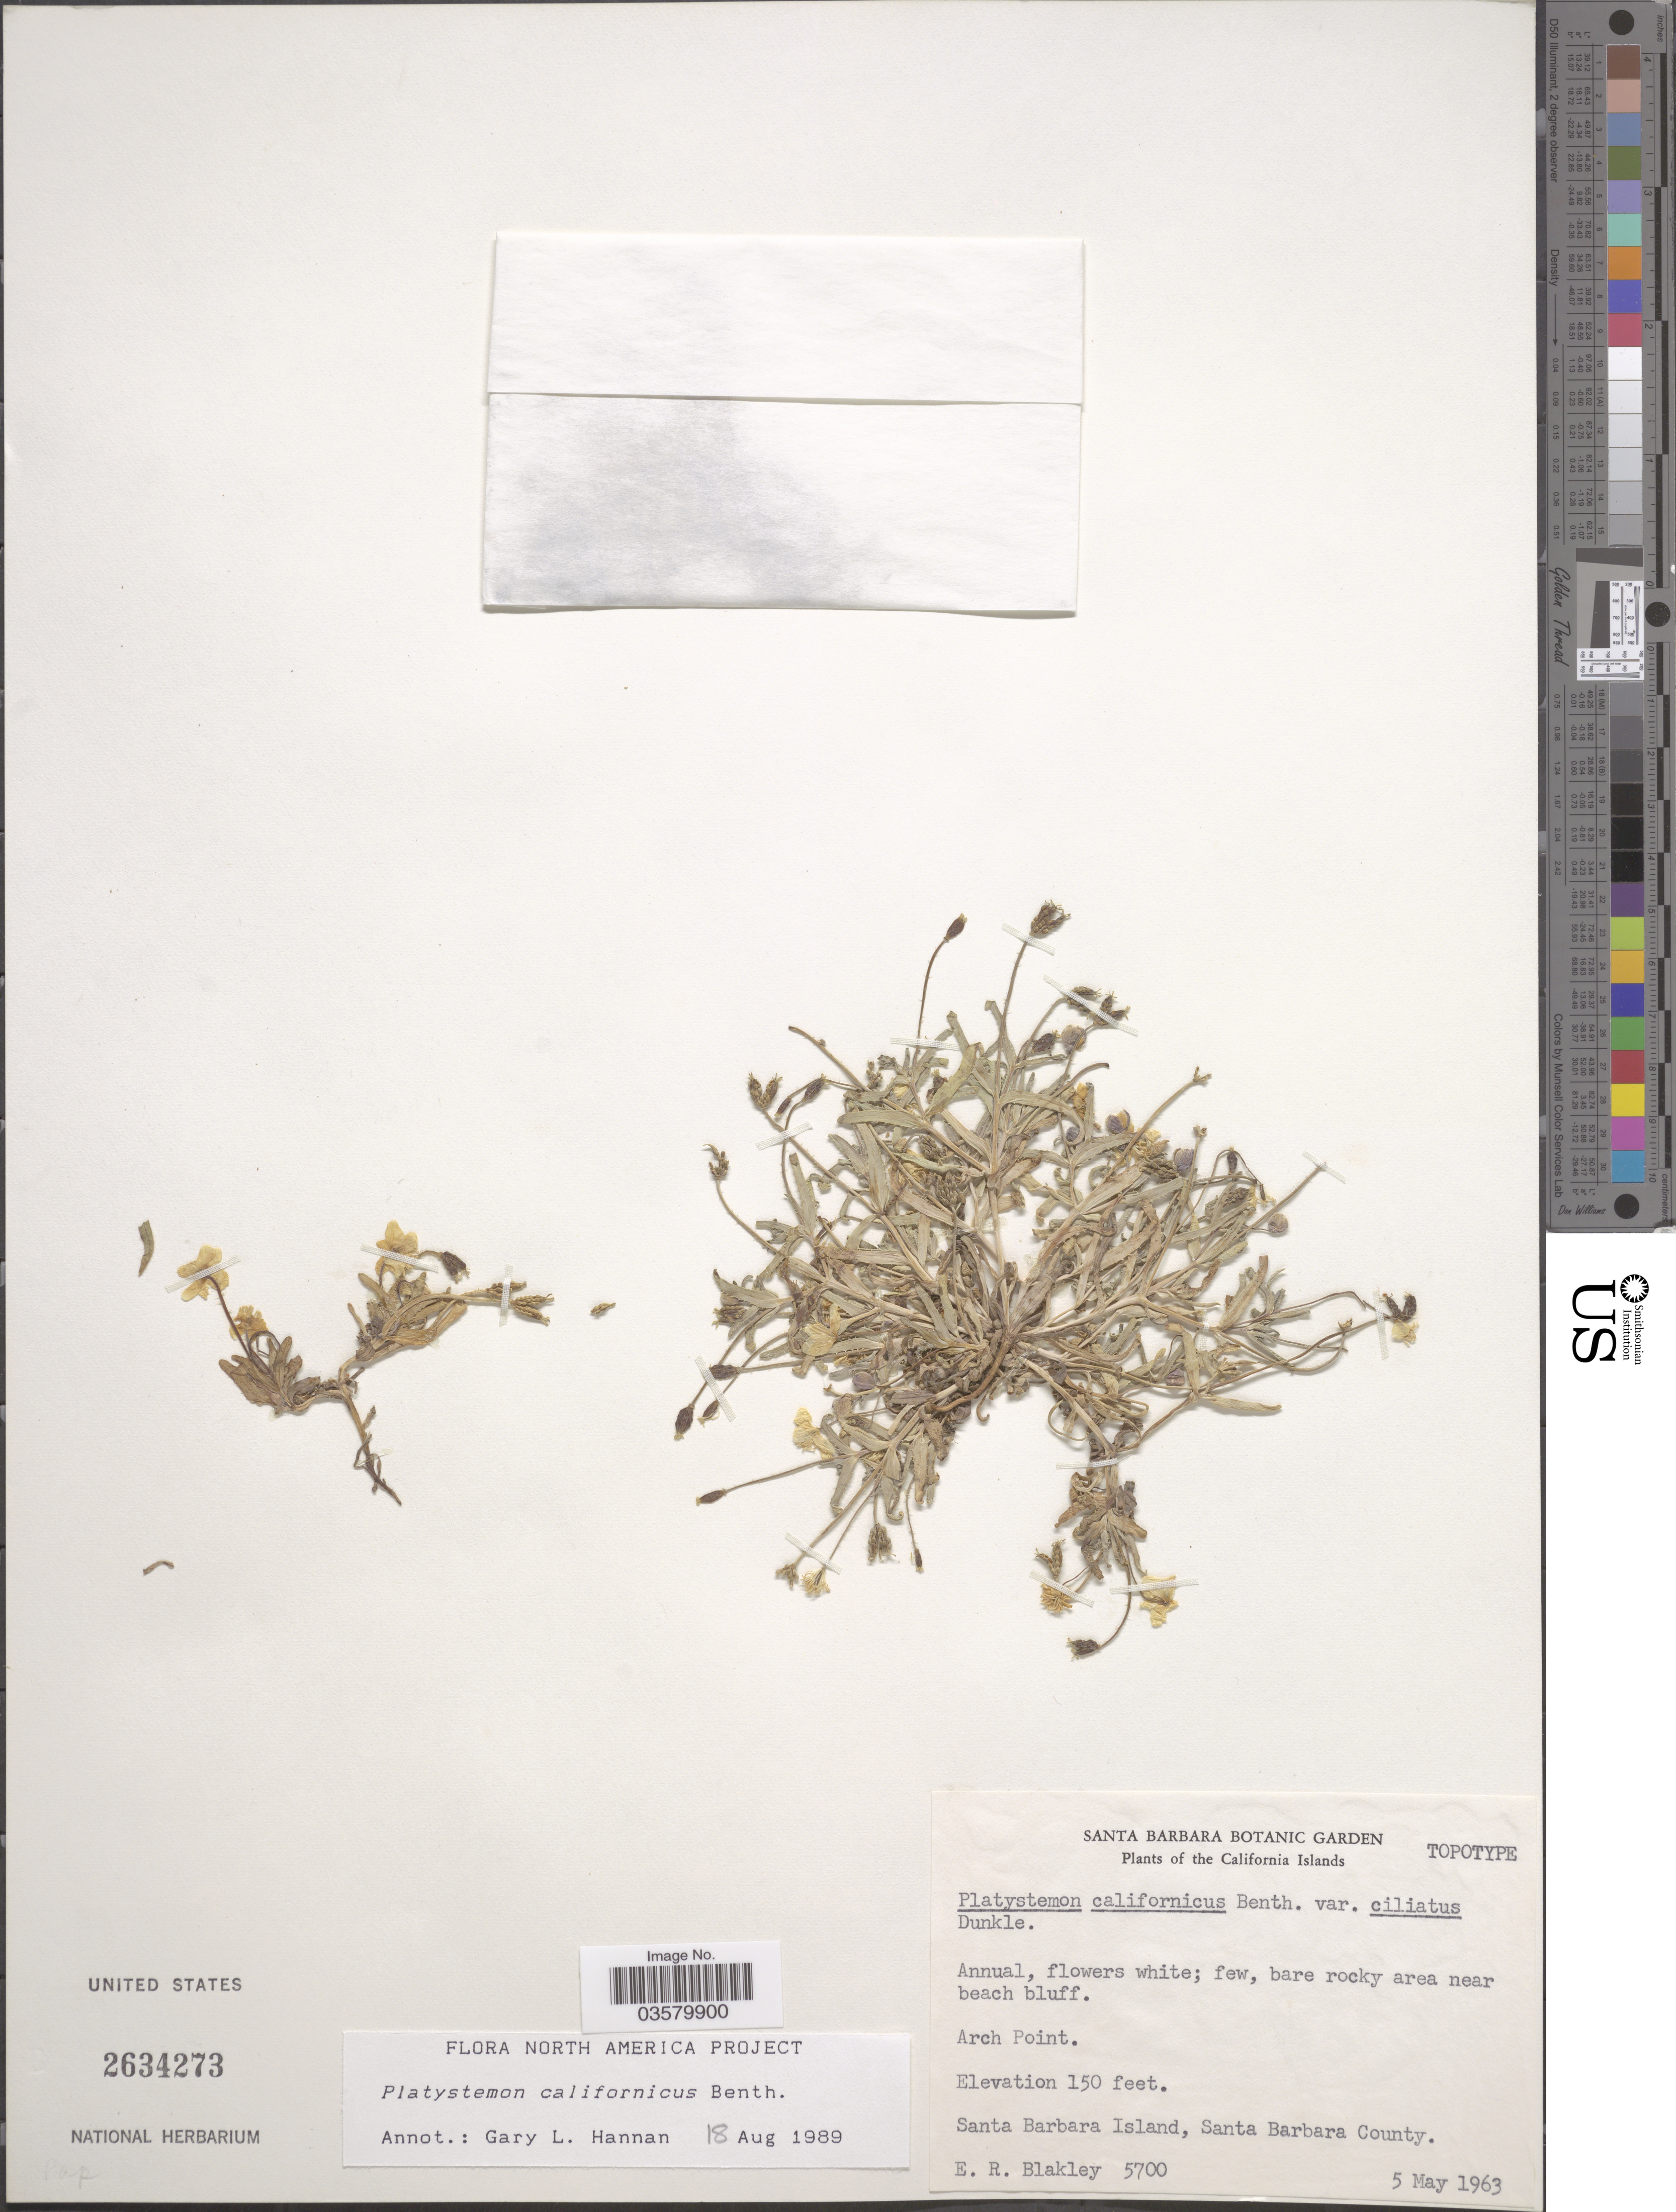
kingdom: Plantae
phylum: Tracheophyta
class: Magnoliopsida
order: Ranunculales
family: Papaveraceae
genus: Platystemon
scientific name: Platystemon californicus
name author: Benth.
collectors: E. R. Blakley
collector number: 5700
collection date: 1963-05-05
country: United States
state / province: California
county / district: Santa Barbara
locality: The California Islands. Arch Point. Santa Barbara Island, Santa Barbara County.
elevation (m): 46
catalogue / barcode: US 2634273